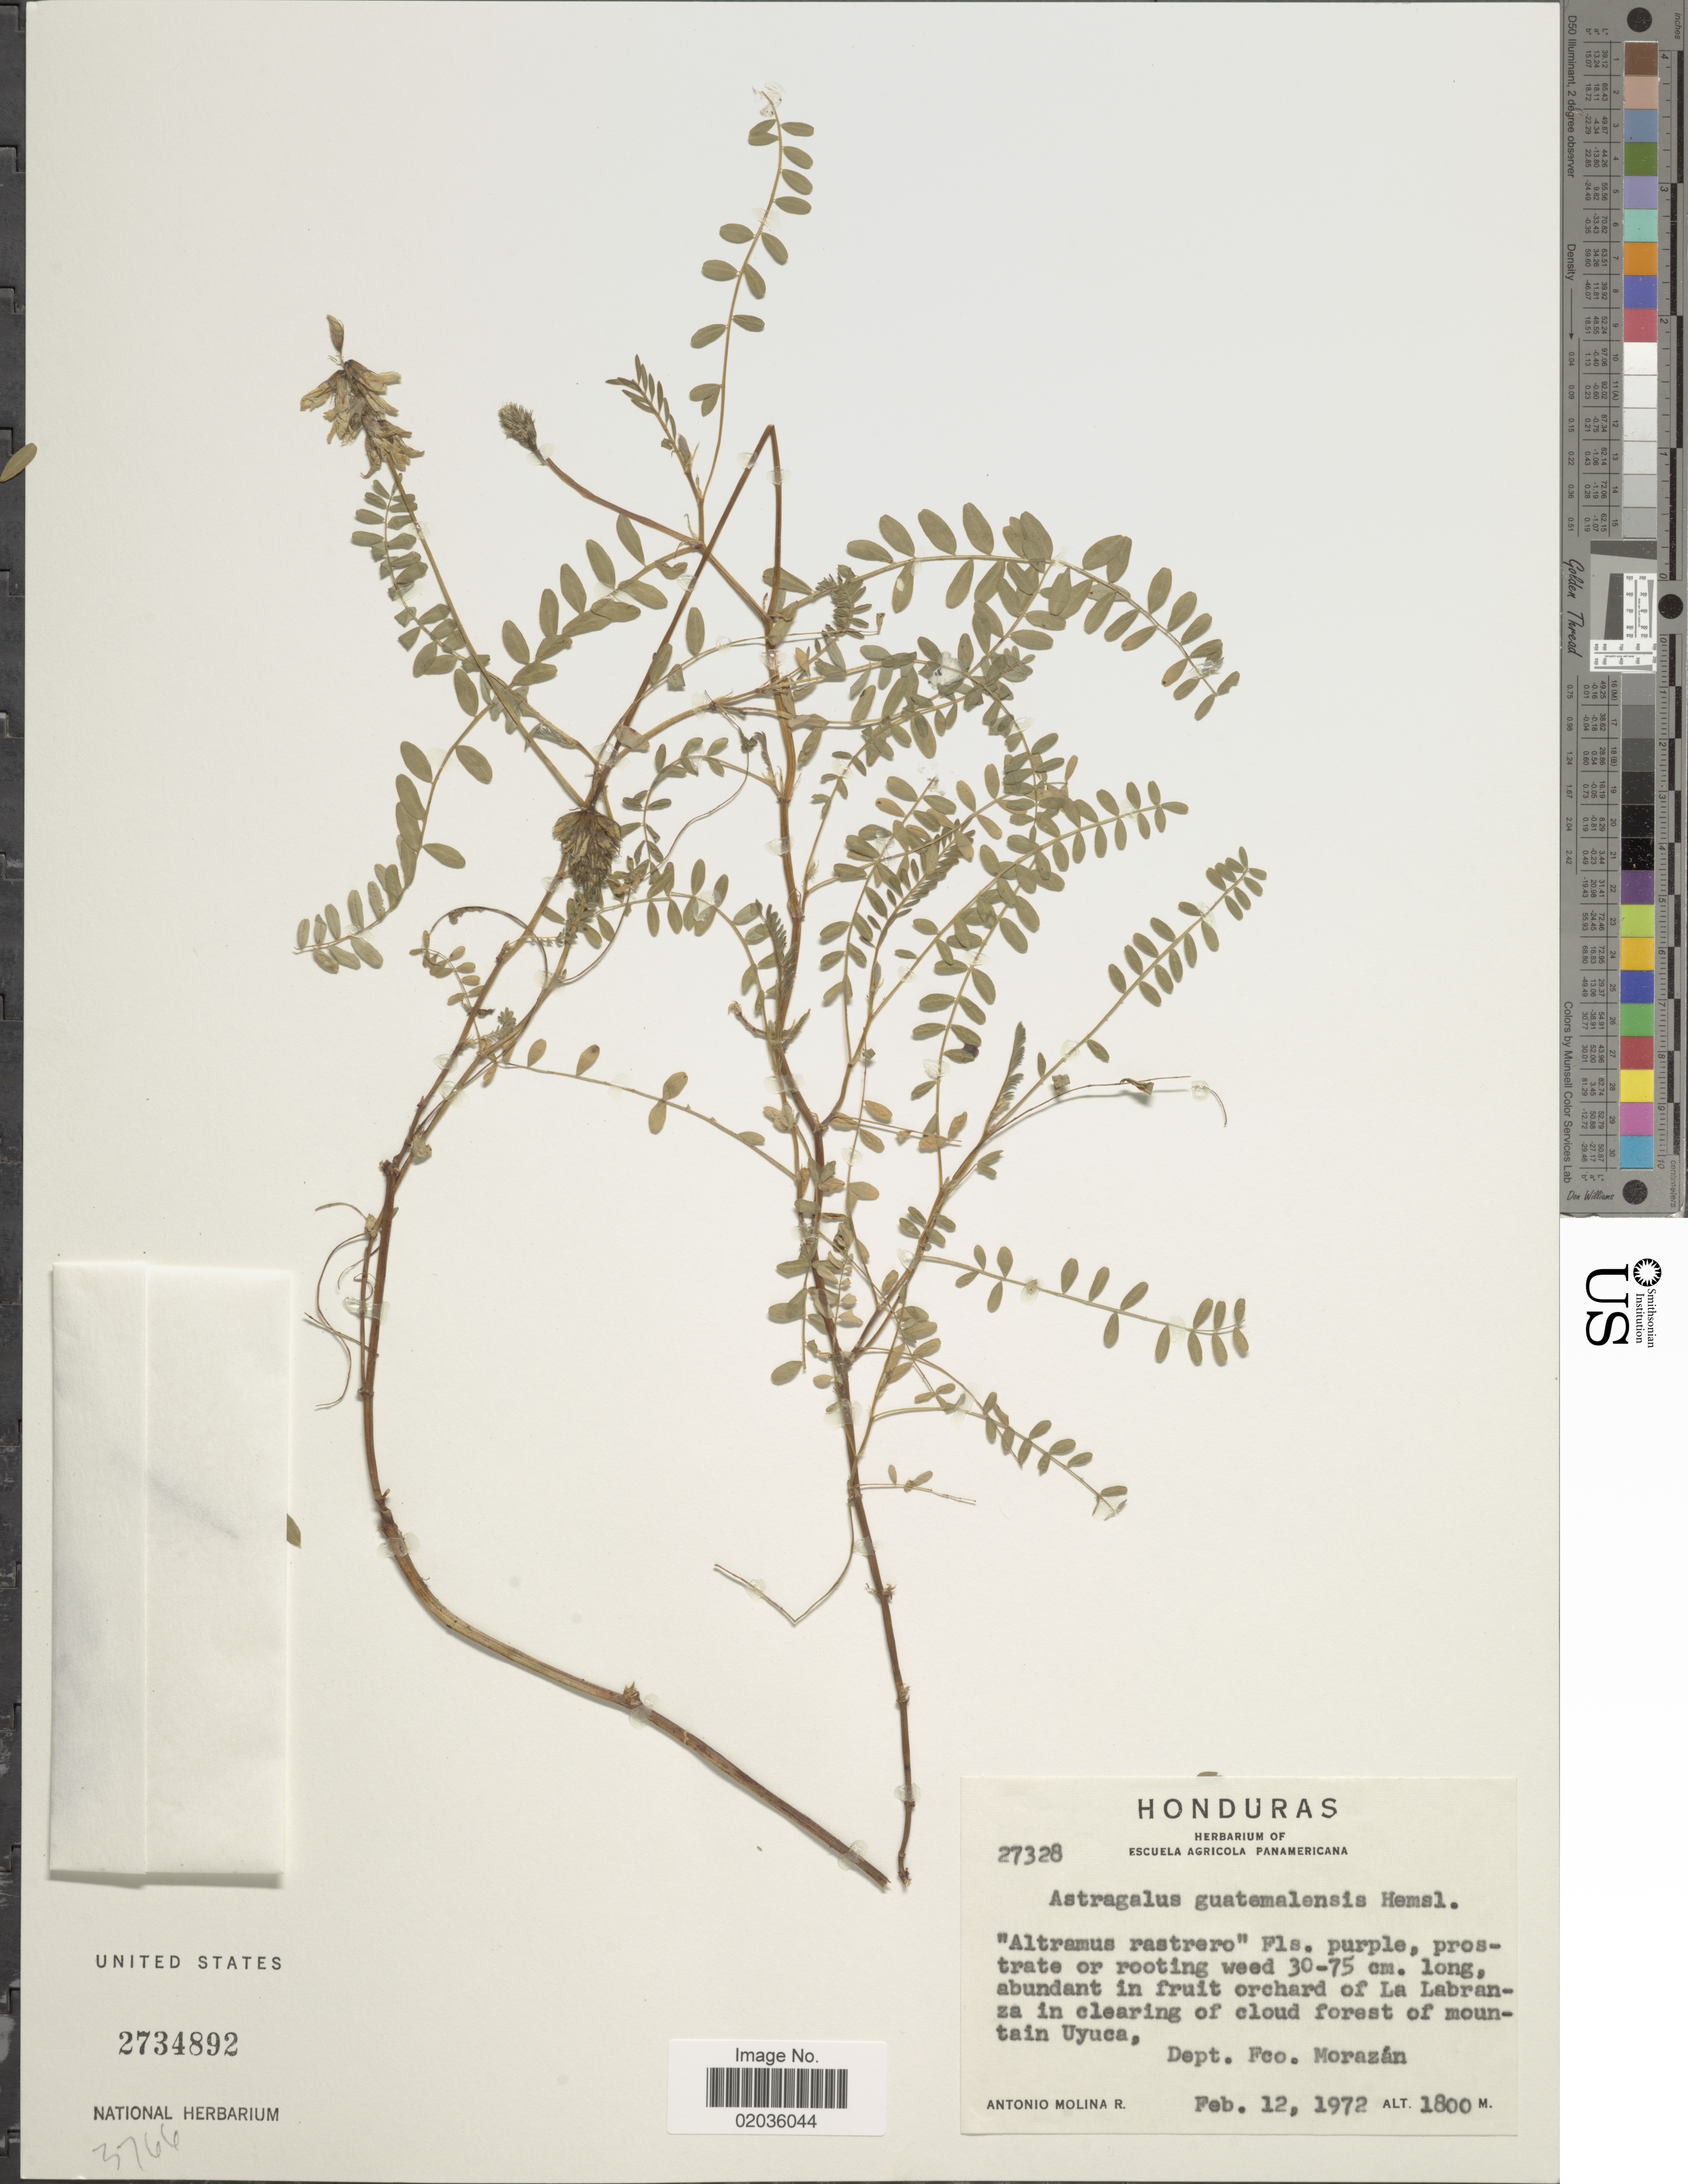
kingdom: Plantae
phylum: Tracheophyta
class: Magnoliopsida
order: Fabales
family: Fabaceae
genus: Astragalus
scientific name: Astragalus guatemalensis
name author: Hemsl.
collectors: A. Molina R.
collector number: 27328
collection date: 1972-02-12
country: Honduras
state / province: Fco. Morazán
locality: In fruit orchard of La Labranza in clearing of cloud forest of mountain Uyuca. Dept. Fco. Morazan.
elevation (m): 1800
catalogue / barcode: US 2734892